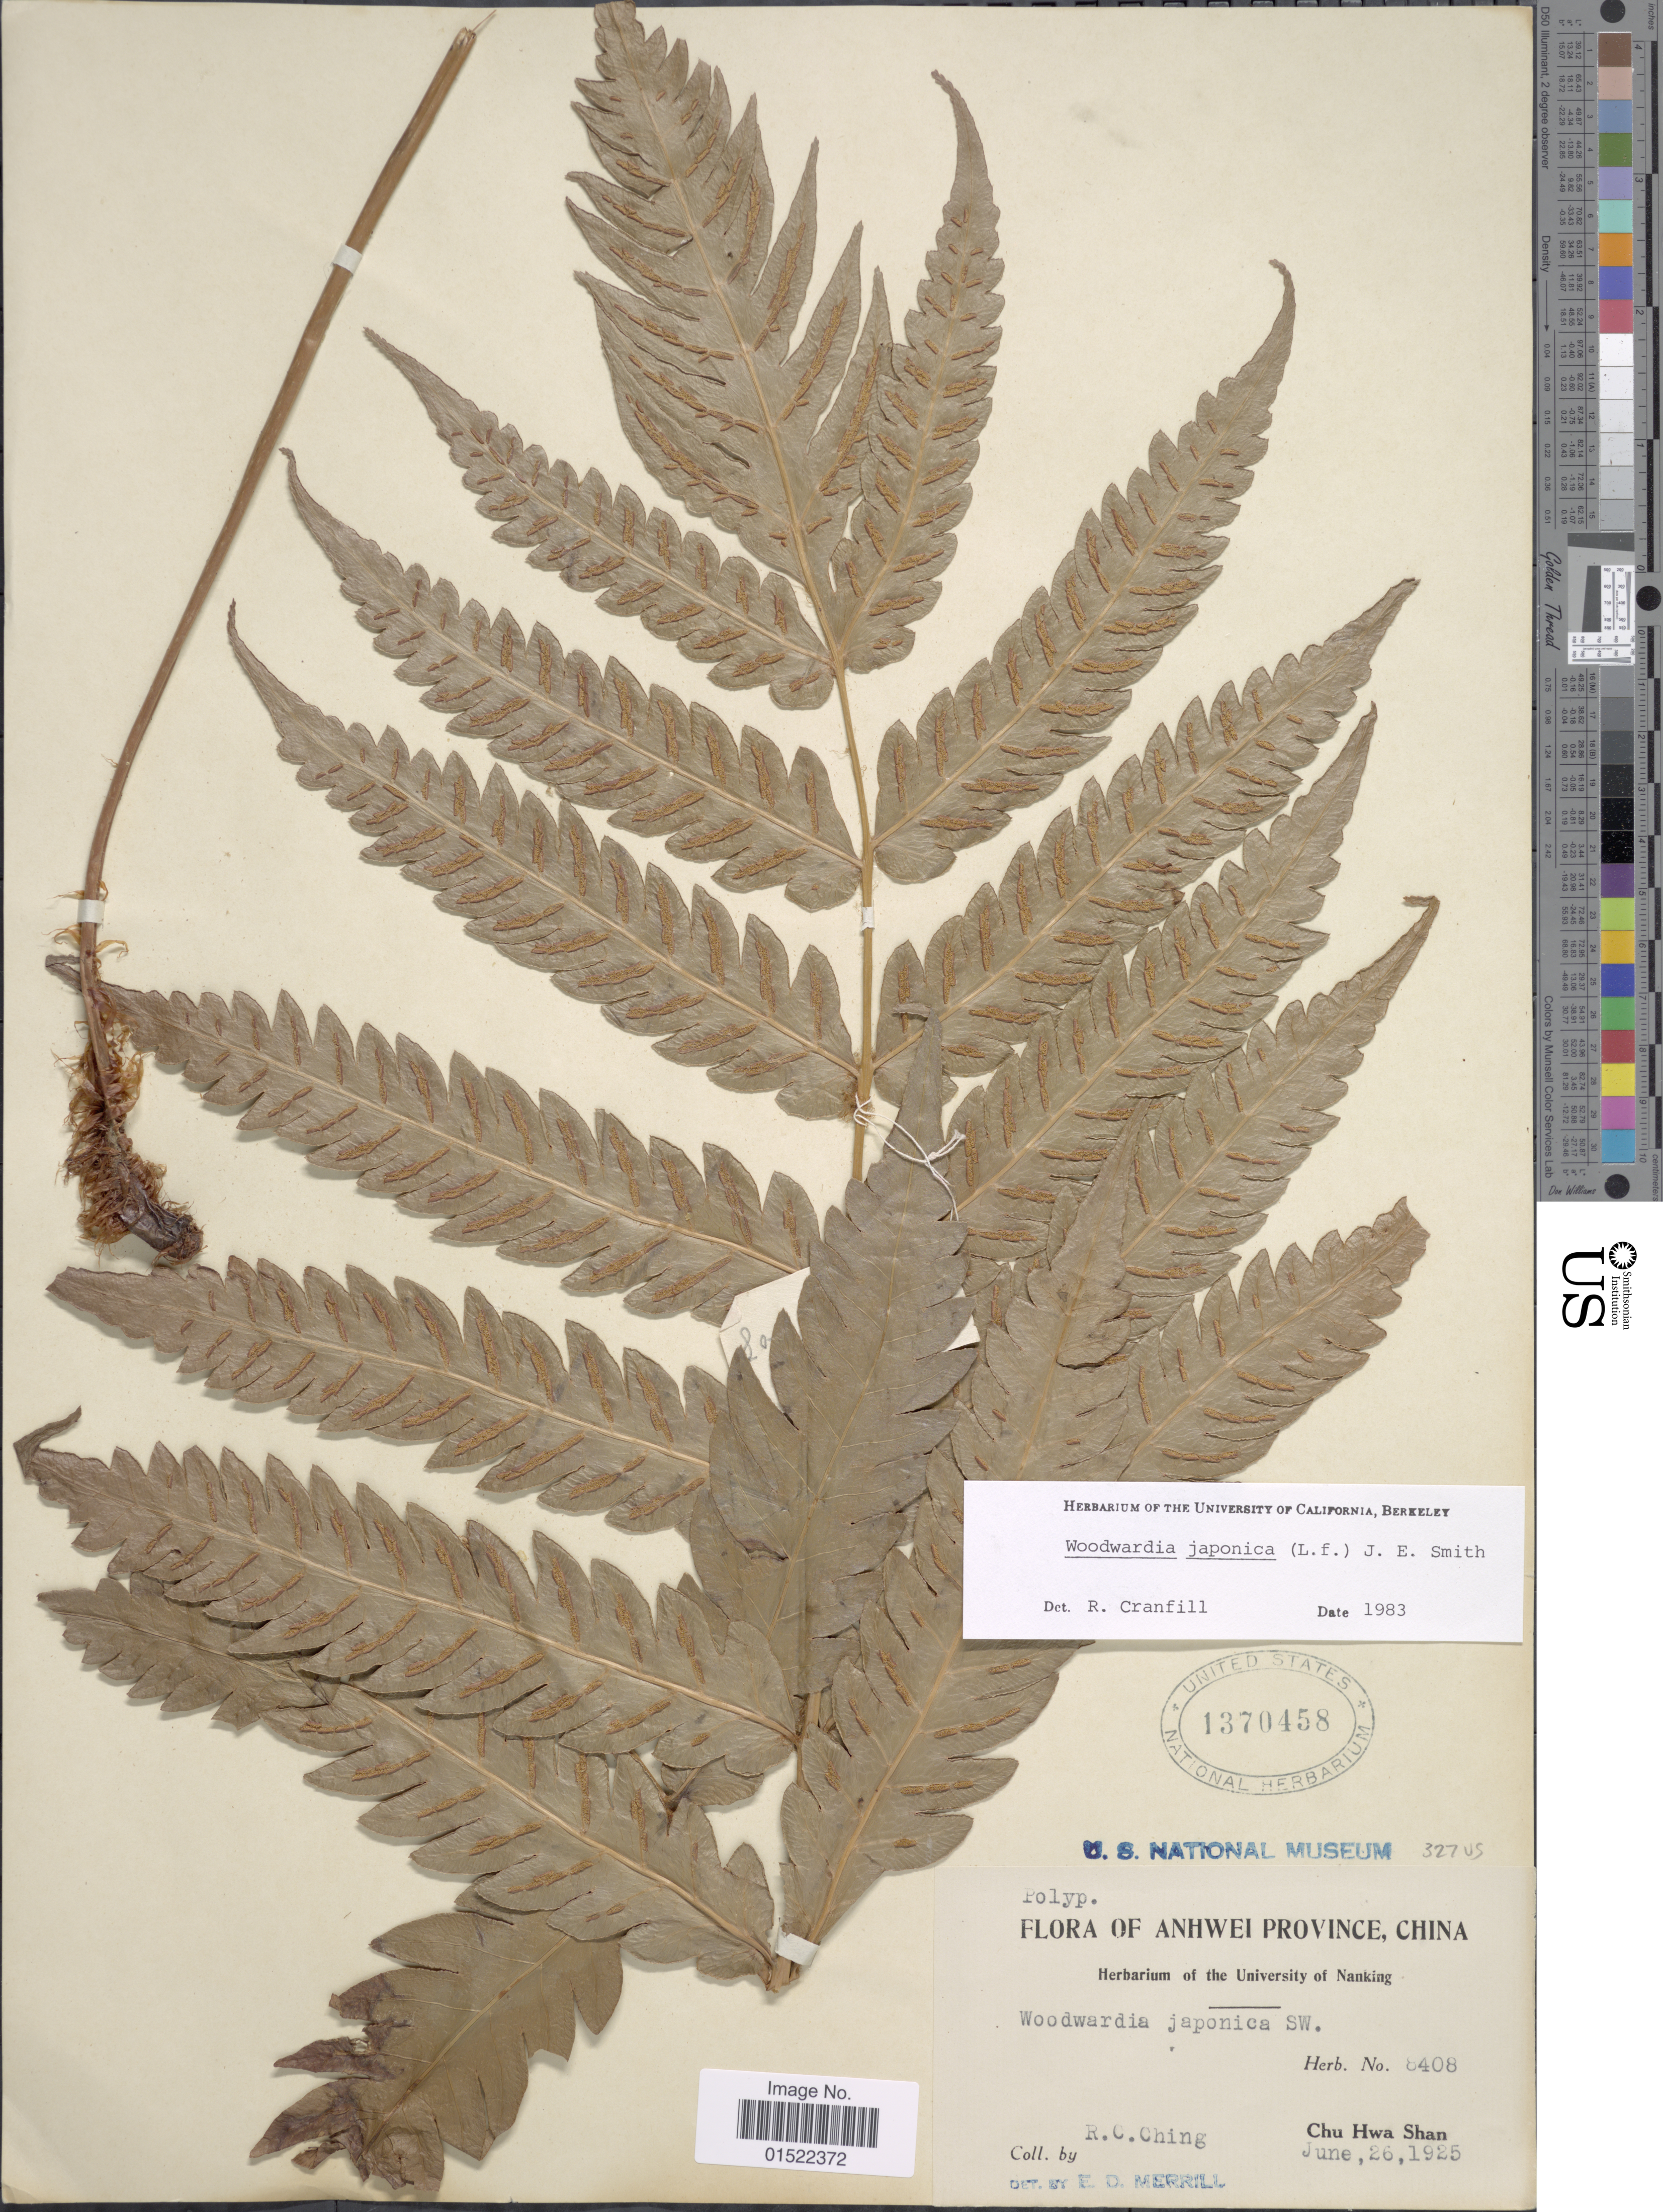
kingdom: Plantae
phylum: Tracheophyta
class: Polypodiopsida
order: Polypodiales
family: Blechnaceae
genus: Woodwardia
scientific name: Woodwardia japonica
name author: (L. f.) Sm.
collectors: R. C. Ching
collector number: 8408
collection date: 1925-06-26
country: China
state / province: Anhui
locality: Anhwei Province, Chu Hwa Shan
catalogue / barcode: US 1370458